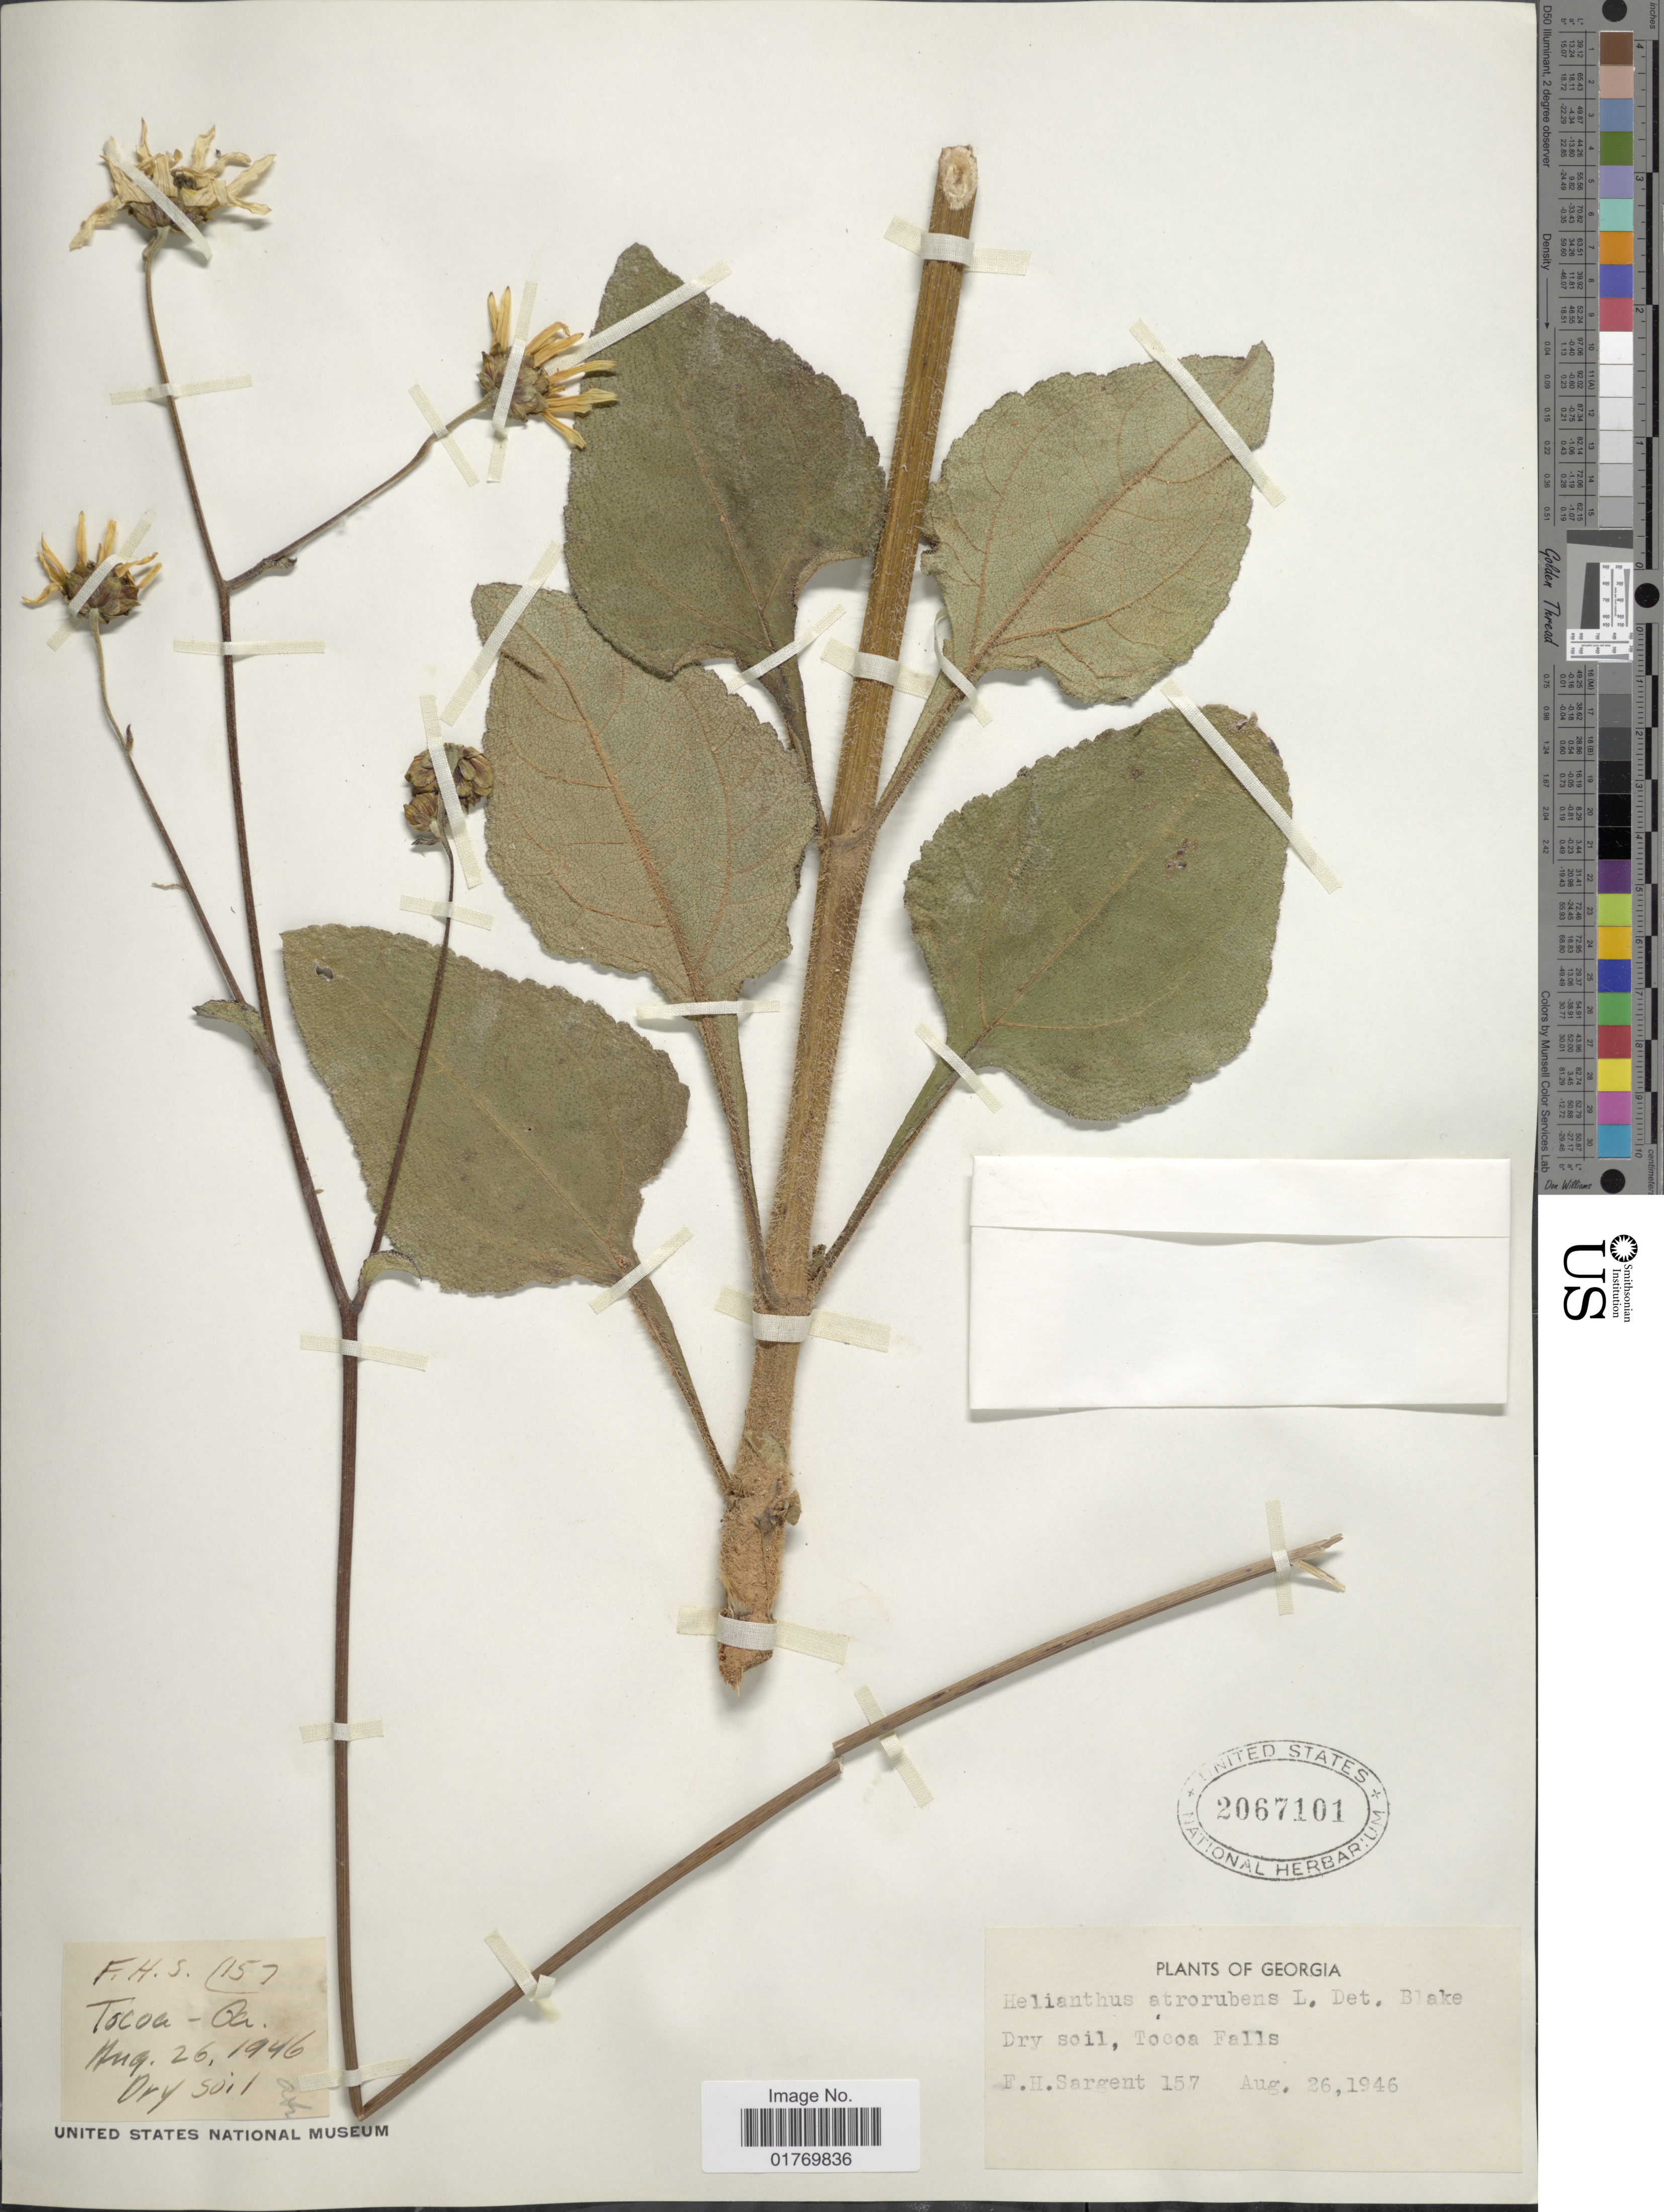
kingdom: Plantae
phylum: Tracheophyta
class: Magnoliopsida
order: Asterales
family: Asteraceae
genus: Helianthus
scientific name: Helianthus atrorubens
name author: L.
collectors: F. H. Sargent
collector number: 157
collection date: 1946-08-26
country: United States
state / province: Georgia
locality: Tocoa Falls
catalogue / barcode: US 2067101